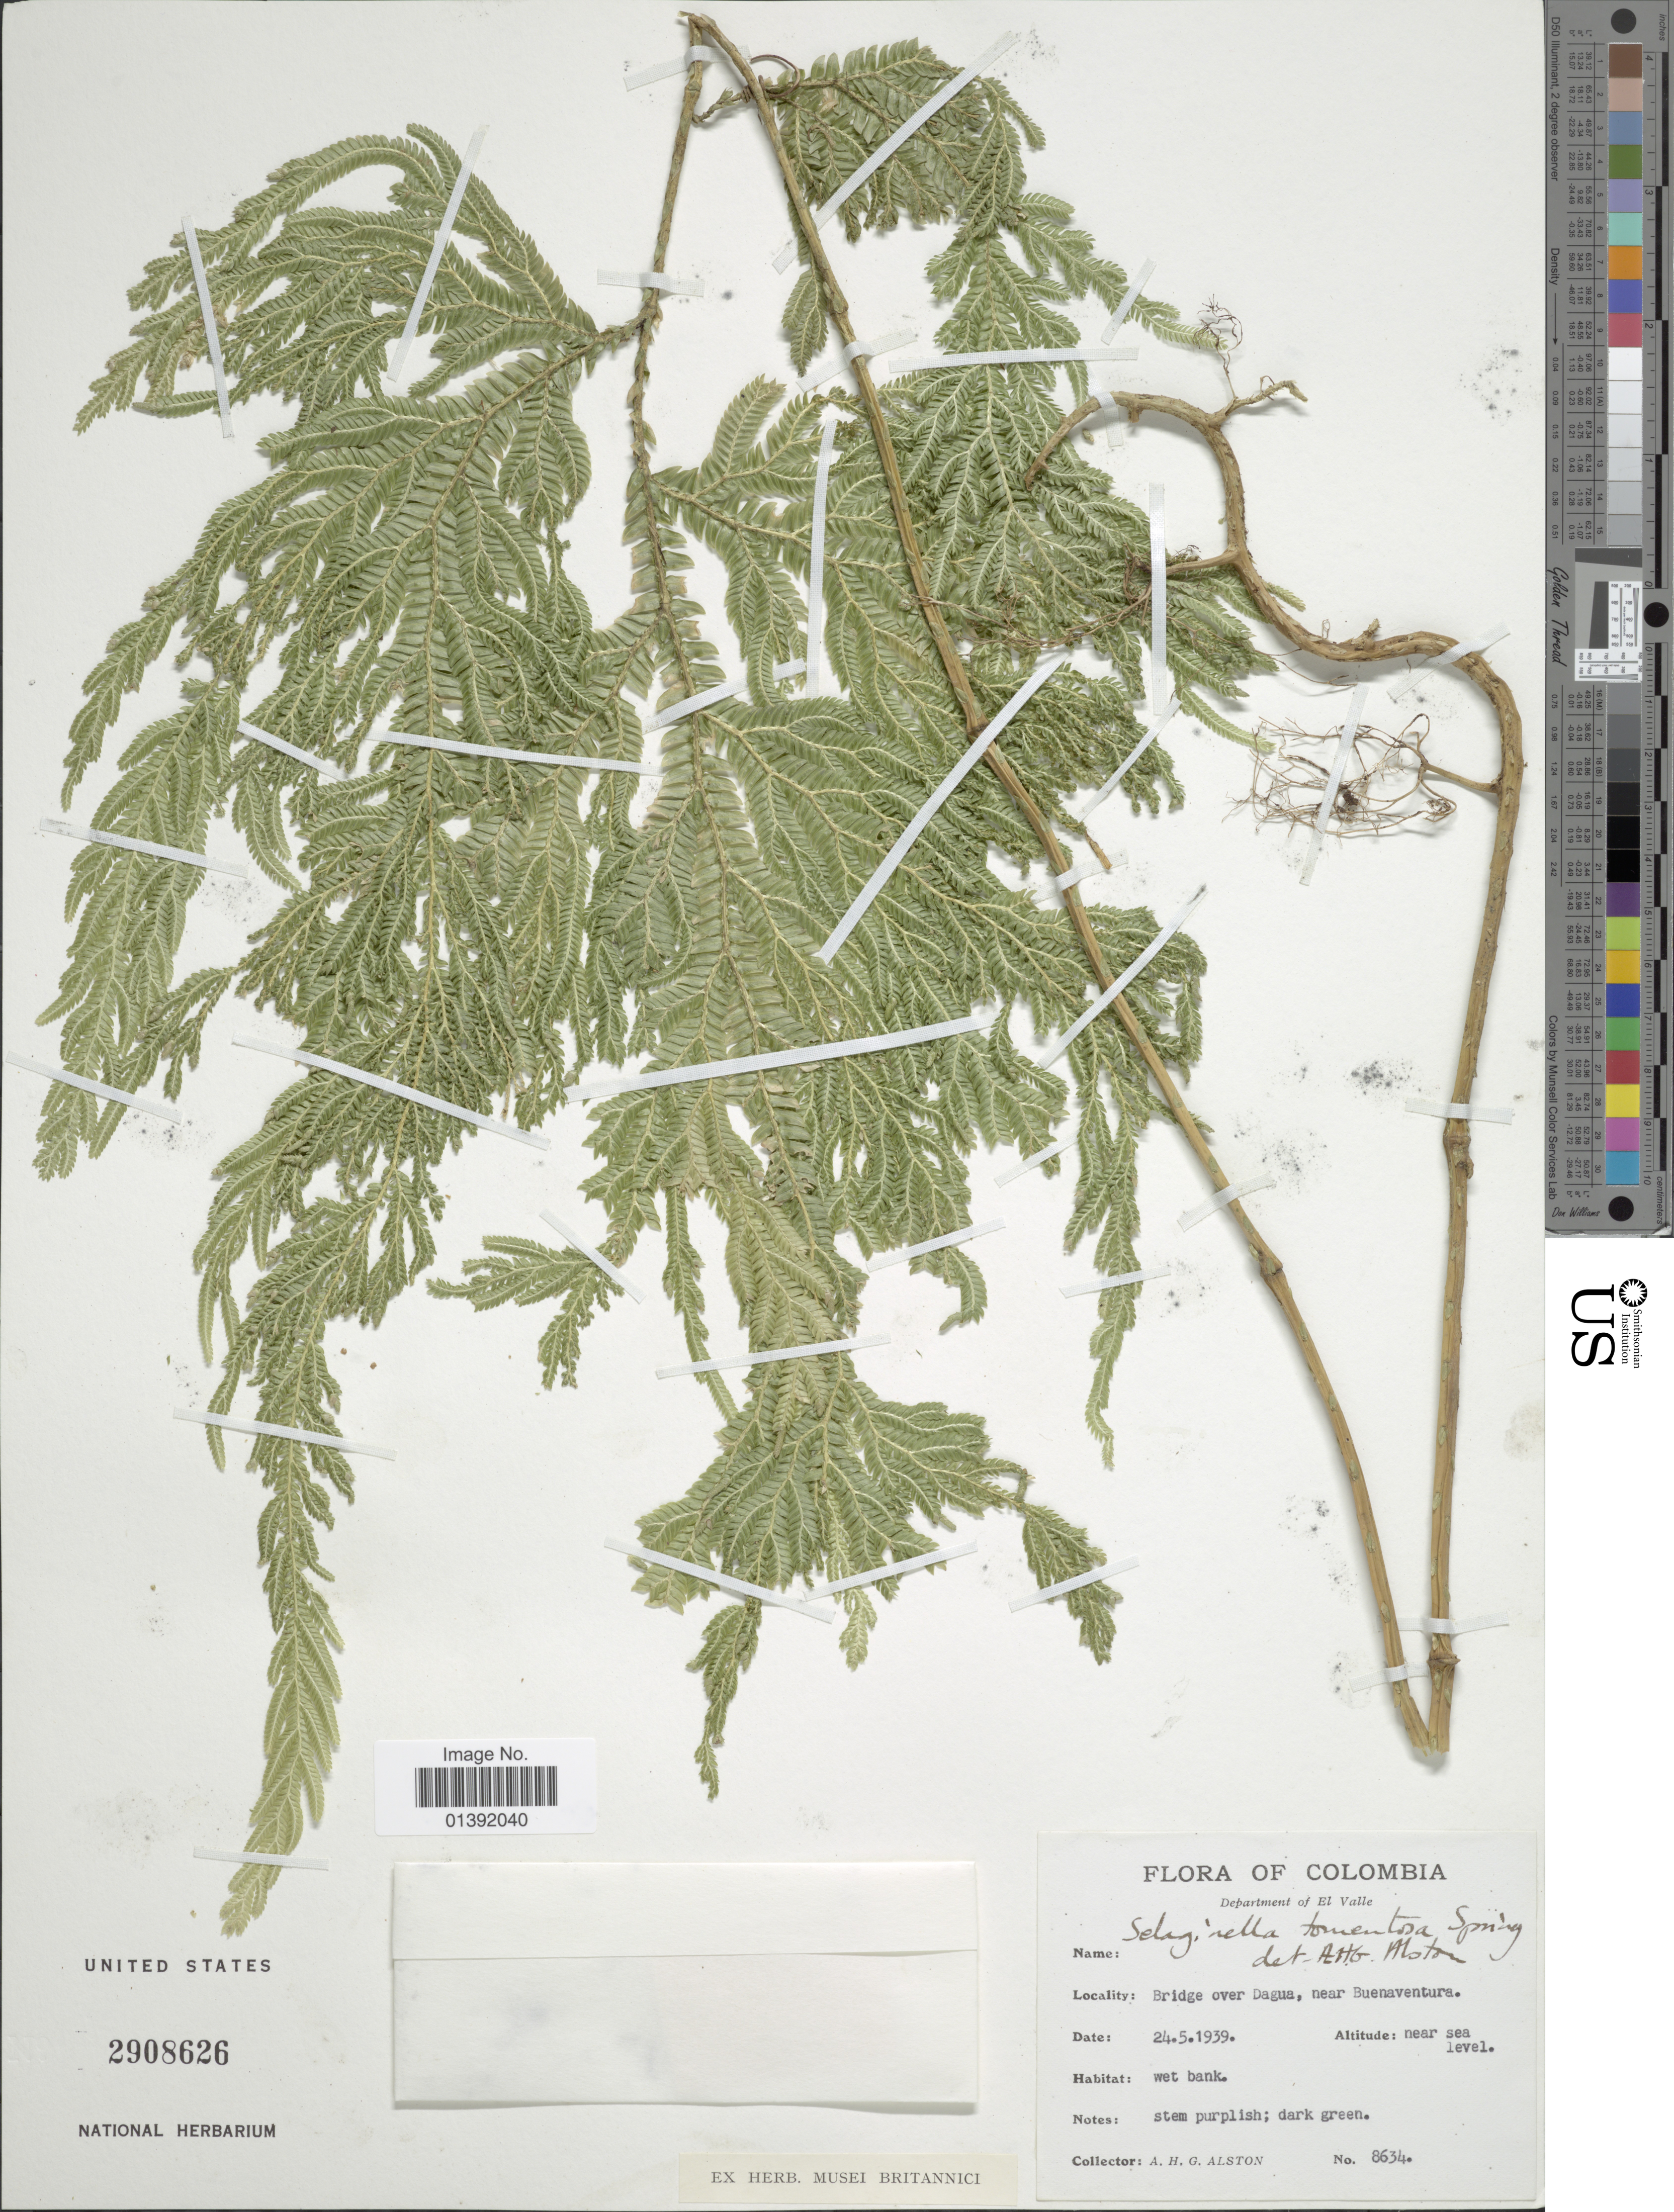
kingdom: Plantae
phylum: Tracheophyta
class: Lycopodiopsida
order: Selaginellales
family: Selaginellaceae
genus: Selaginella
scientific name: Selaginella tomentosa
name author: Spring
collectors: A. H. Alston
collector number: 8634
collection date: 1939-05-24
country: Colombia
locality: Department of El Valle, Bridge over Dagua, near Buenaventura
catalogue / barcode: US 2908626